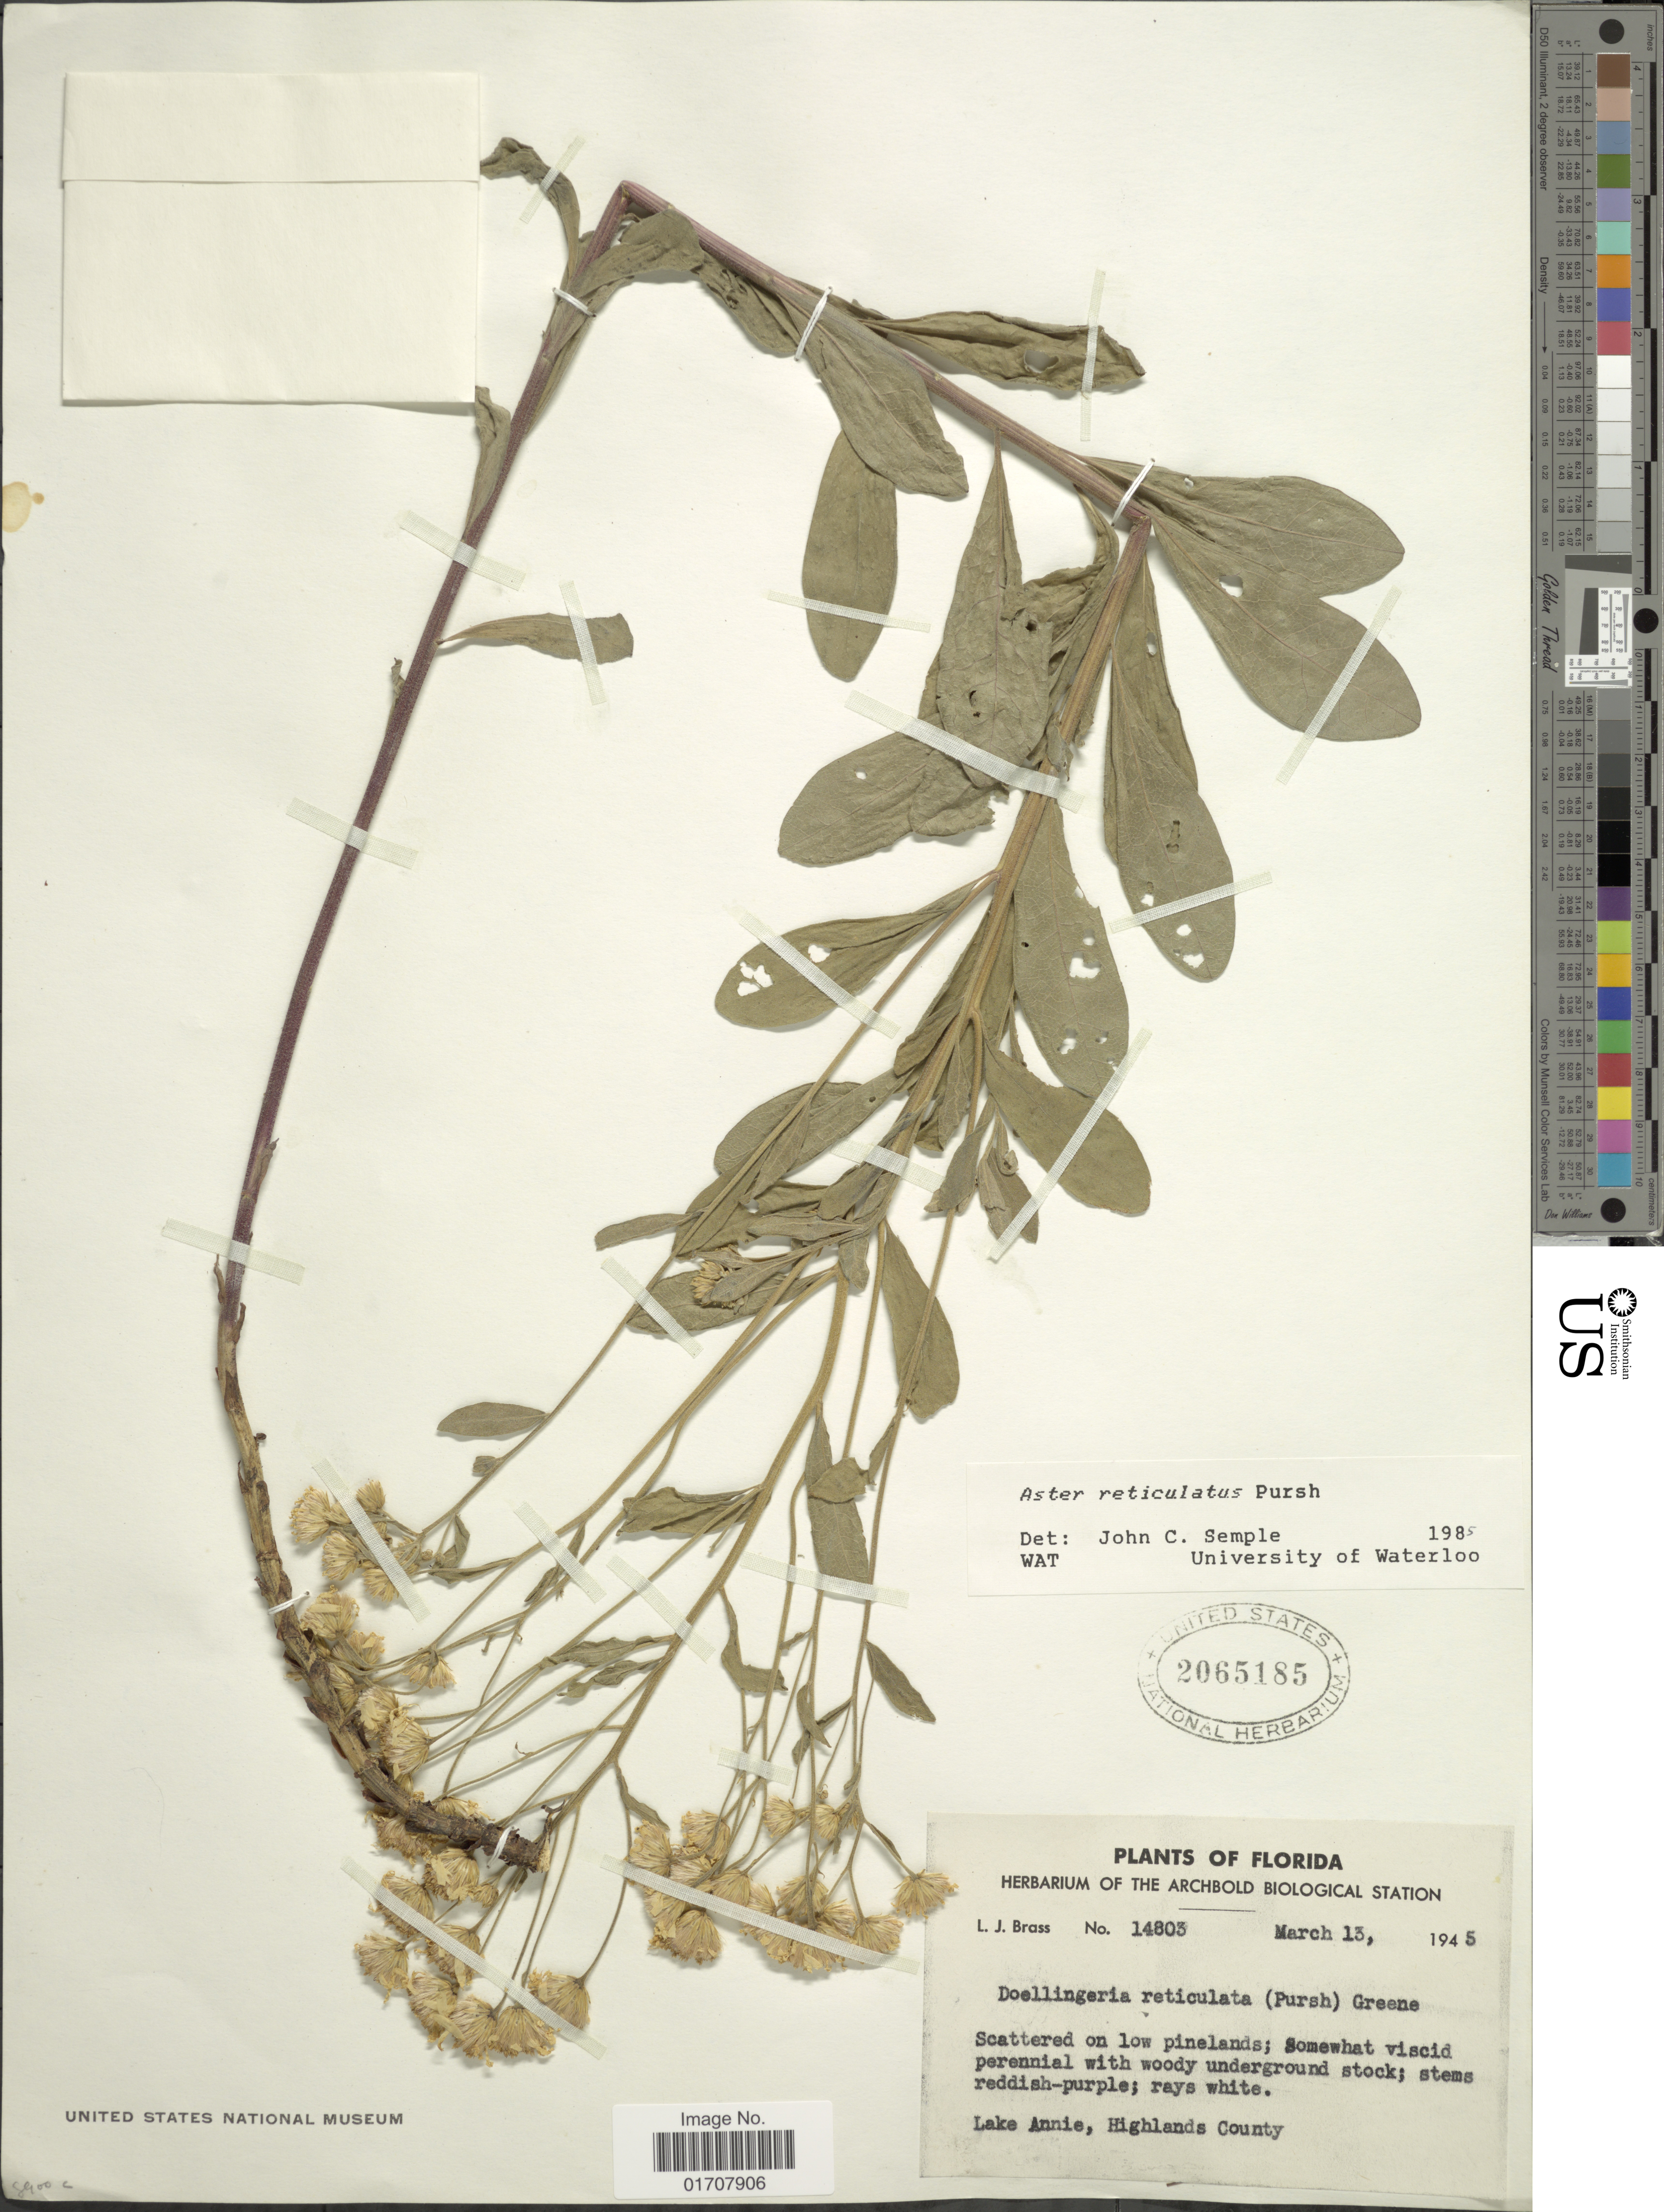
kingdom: Plantae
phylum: Tracheophyta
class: Magnoliopsida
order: Asterales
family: Asteraceae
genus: Oclemena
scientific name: Oclemena reticulata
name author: (Pursh) G.L. Nesom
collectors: L. J. Brass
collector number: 14803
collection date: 1945-03-13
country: United States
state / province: Florida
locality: Lake Annie, Highlands County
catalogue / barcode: US 2065185